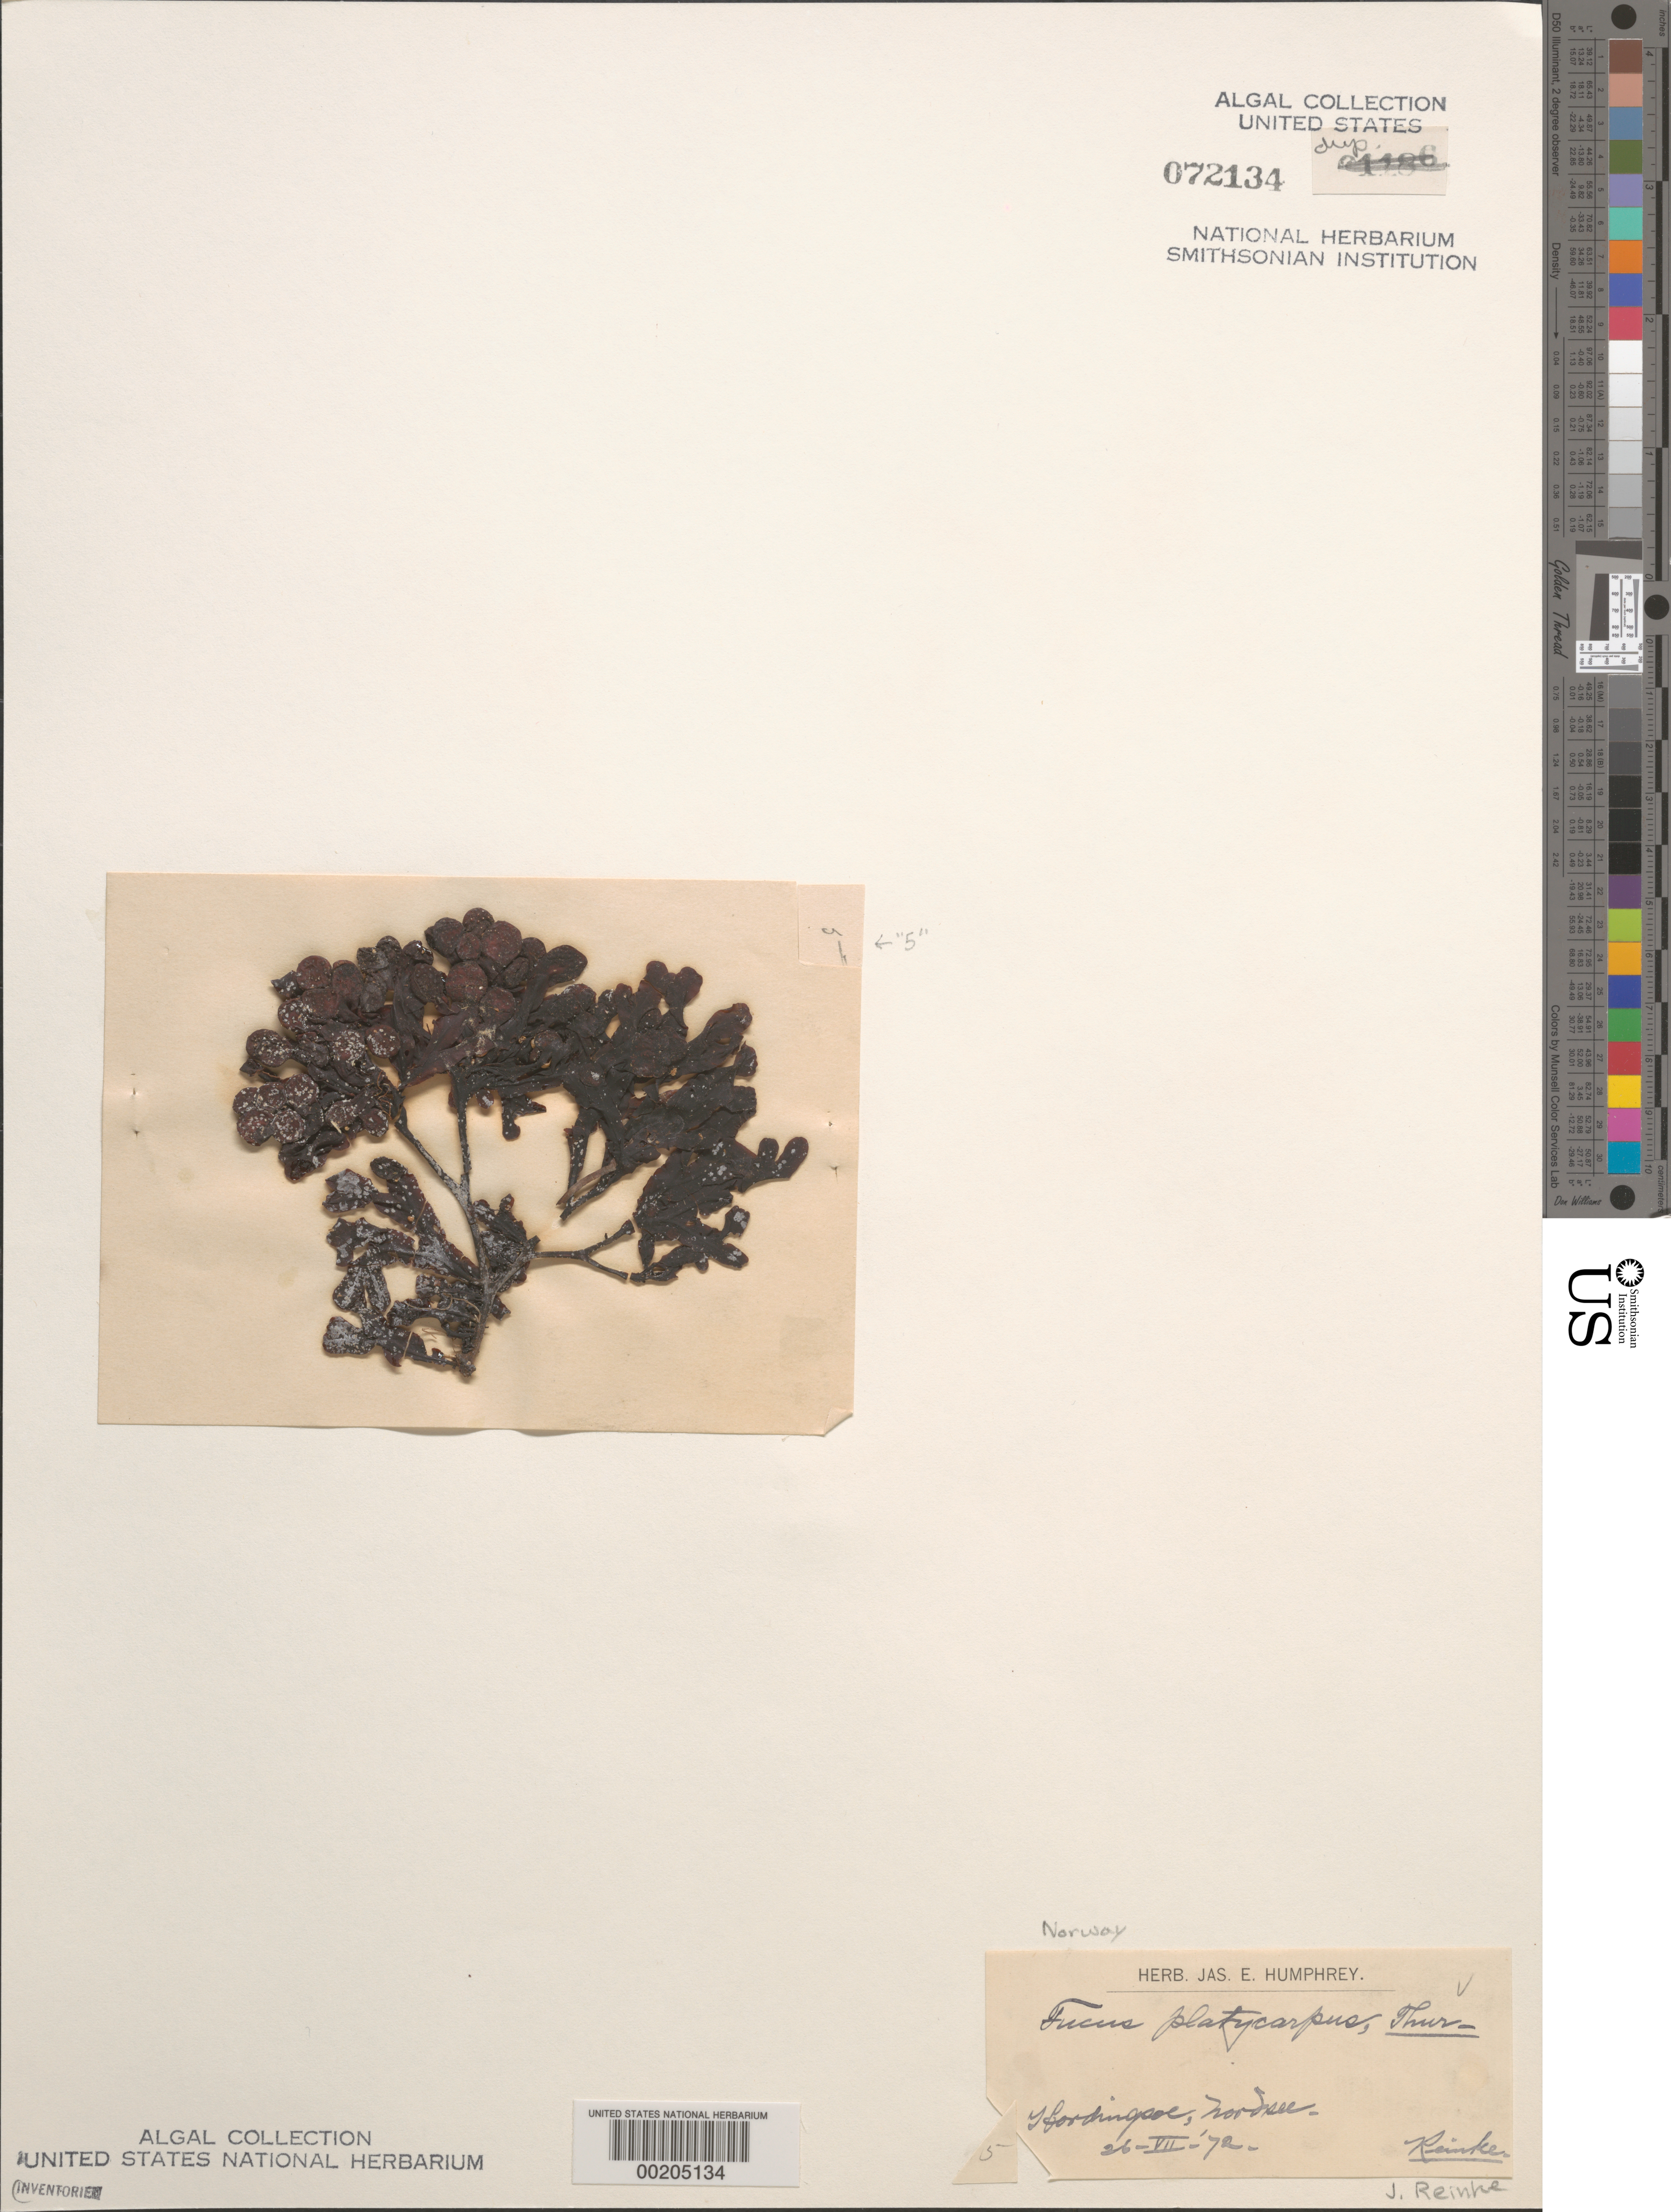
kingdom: Chromista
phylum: Ochrophyta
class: Phaeophyceae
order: Fucales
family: Fucaceae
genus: Fucus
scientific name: Fucus macroguiryi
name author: Almeida et al.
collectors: J. Reinke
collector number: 5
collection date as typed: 26 Jul 1872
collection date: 1872-07-26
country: Norway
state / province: Rogaland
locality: Hovringoy (hordingsoe), north sea (nordsee)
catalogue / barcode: US 72134